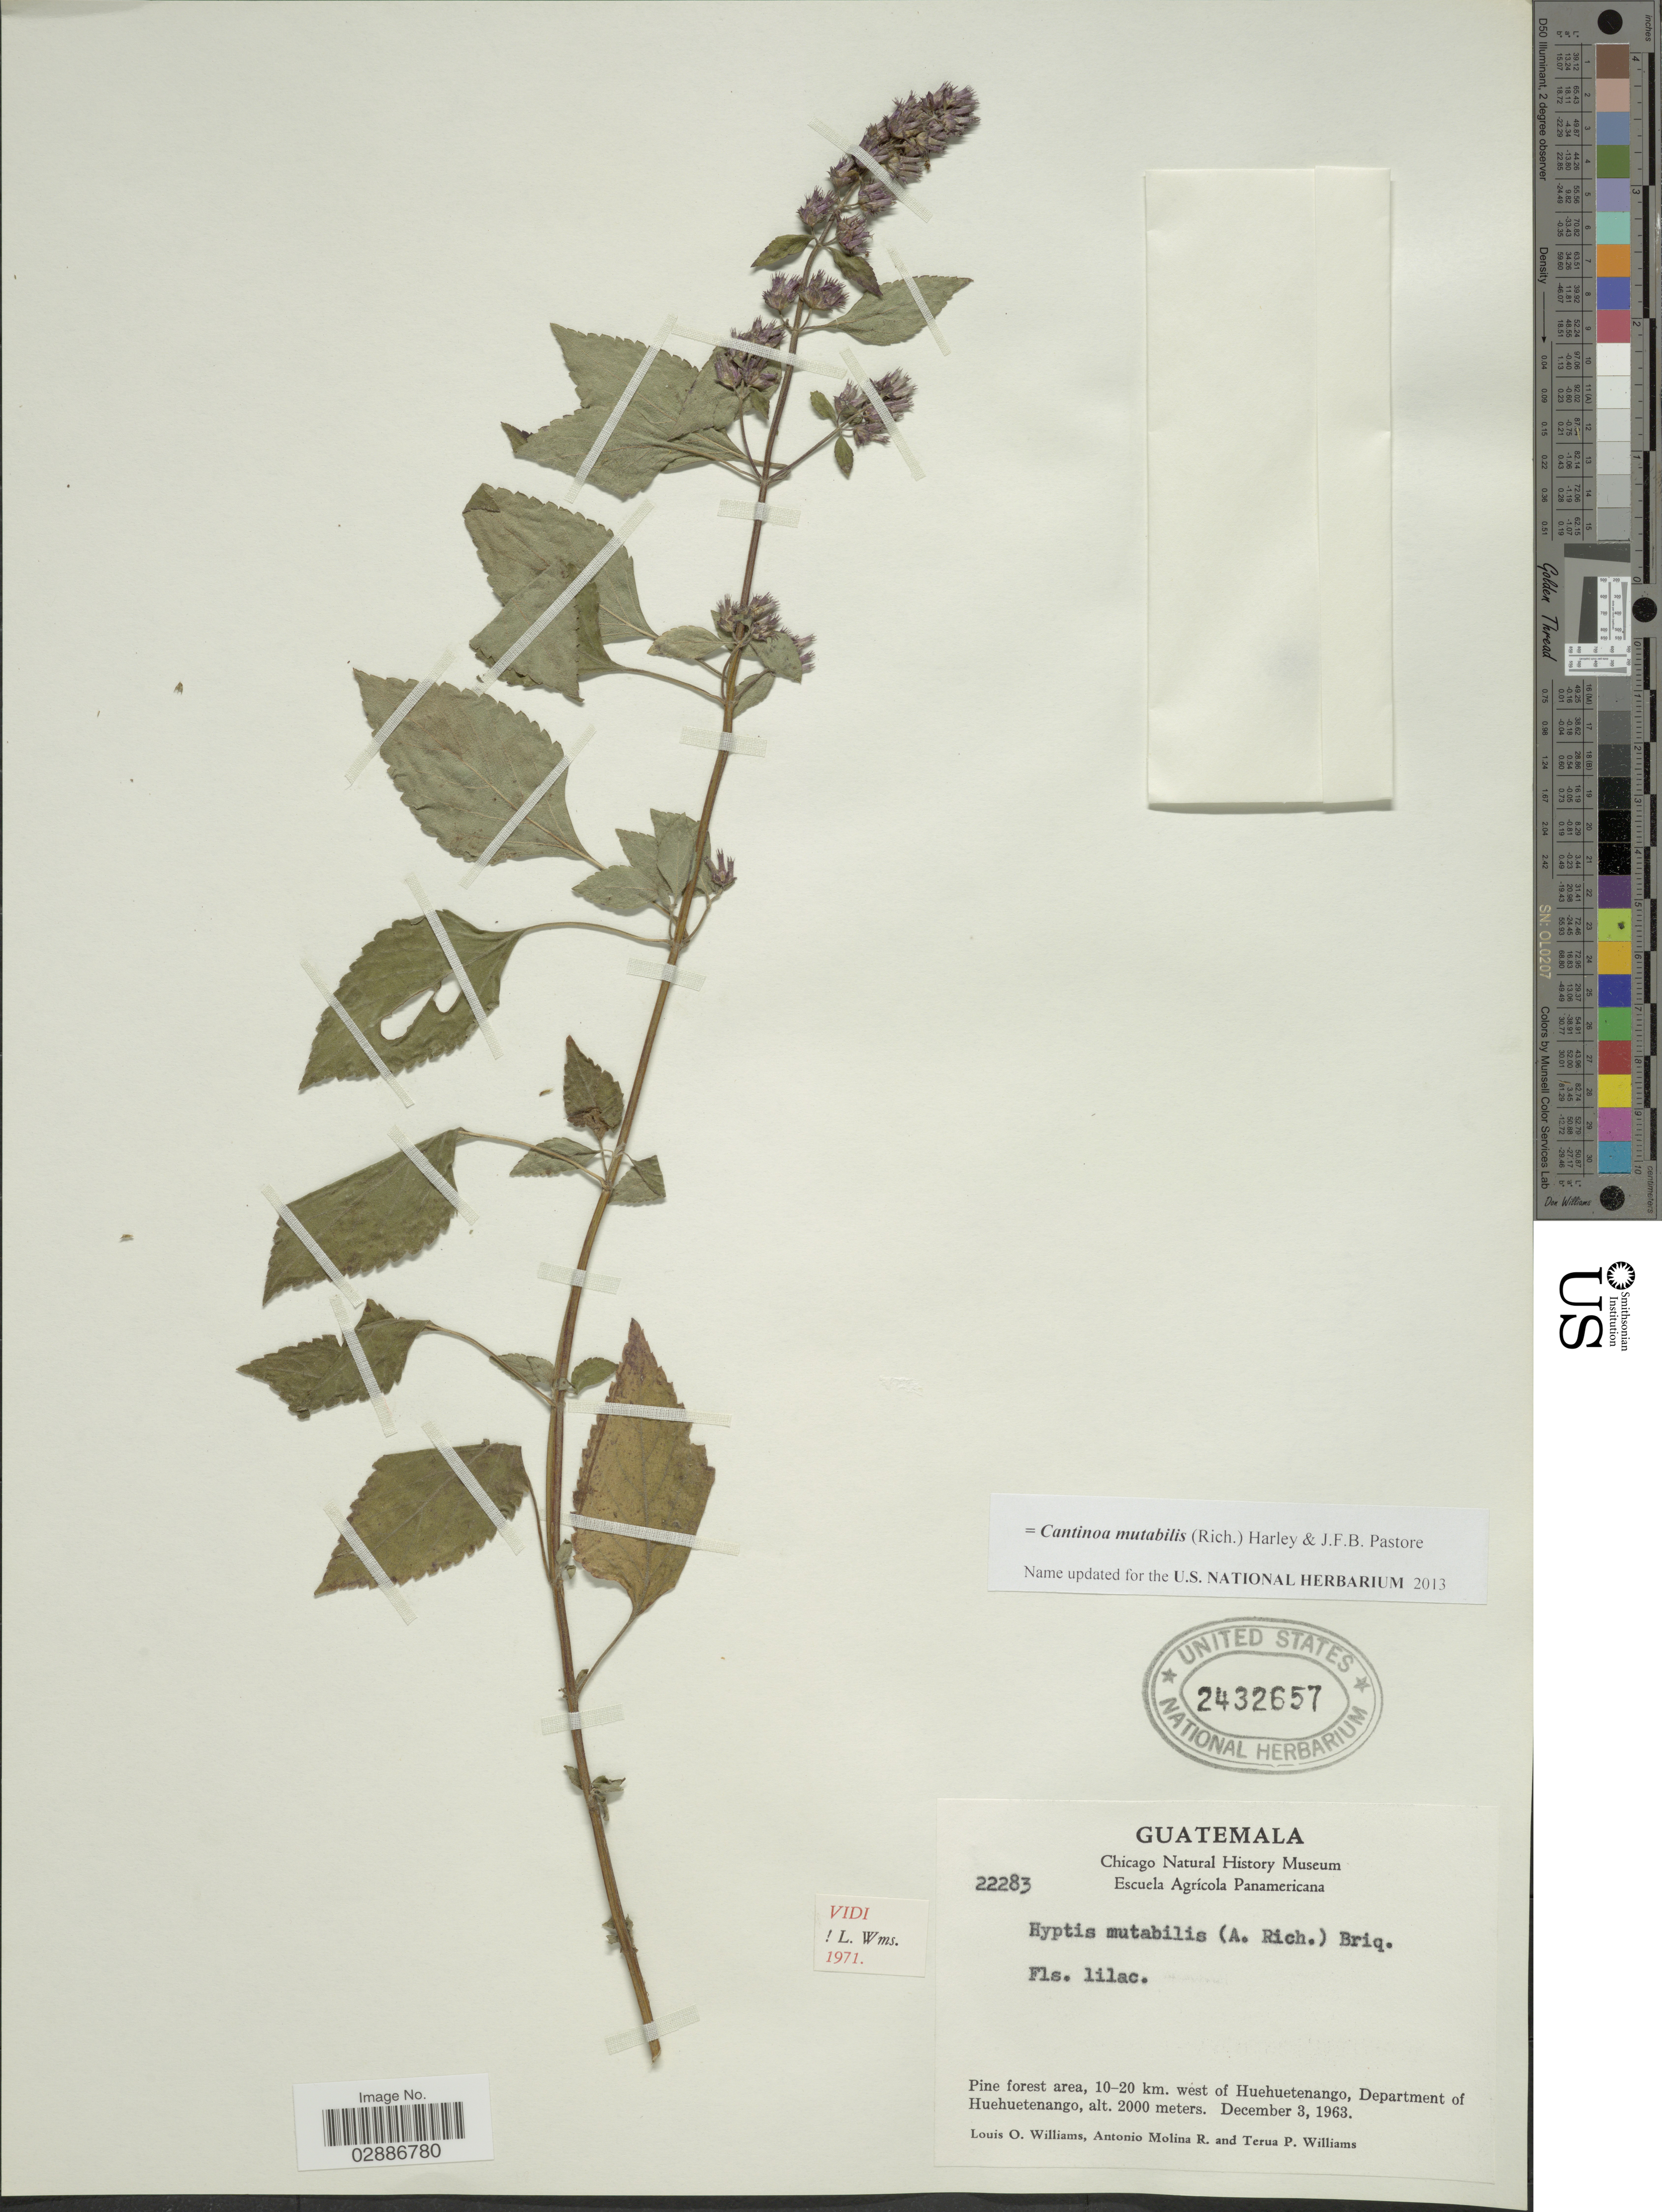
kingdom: Plantae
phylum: Tracheophyta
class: Magnoliopsida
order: Lamiales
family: Lamiaceae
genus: Cantinoa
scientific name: Cantinoa mutabilis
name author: (Rich.) Harley & J.F.B. Pastore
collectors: L. O. Williams, A. Molina R. & T. Williams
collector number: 22283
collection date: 1963-12-03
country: Guatemala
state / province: Huehuetenango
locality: Pine forest area, 10-20 km. west of Huehuetenango, Department of Huehuetenango.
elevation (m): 2000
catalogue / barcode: US 2432657